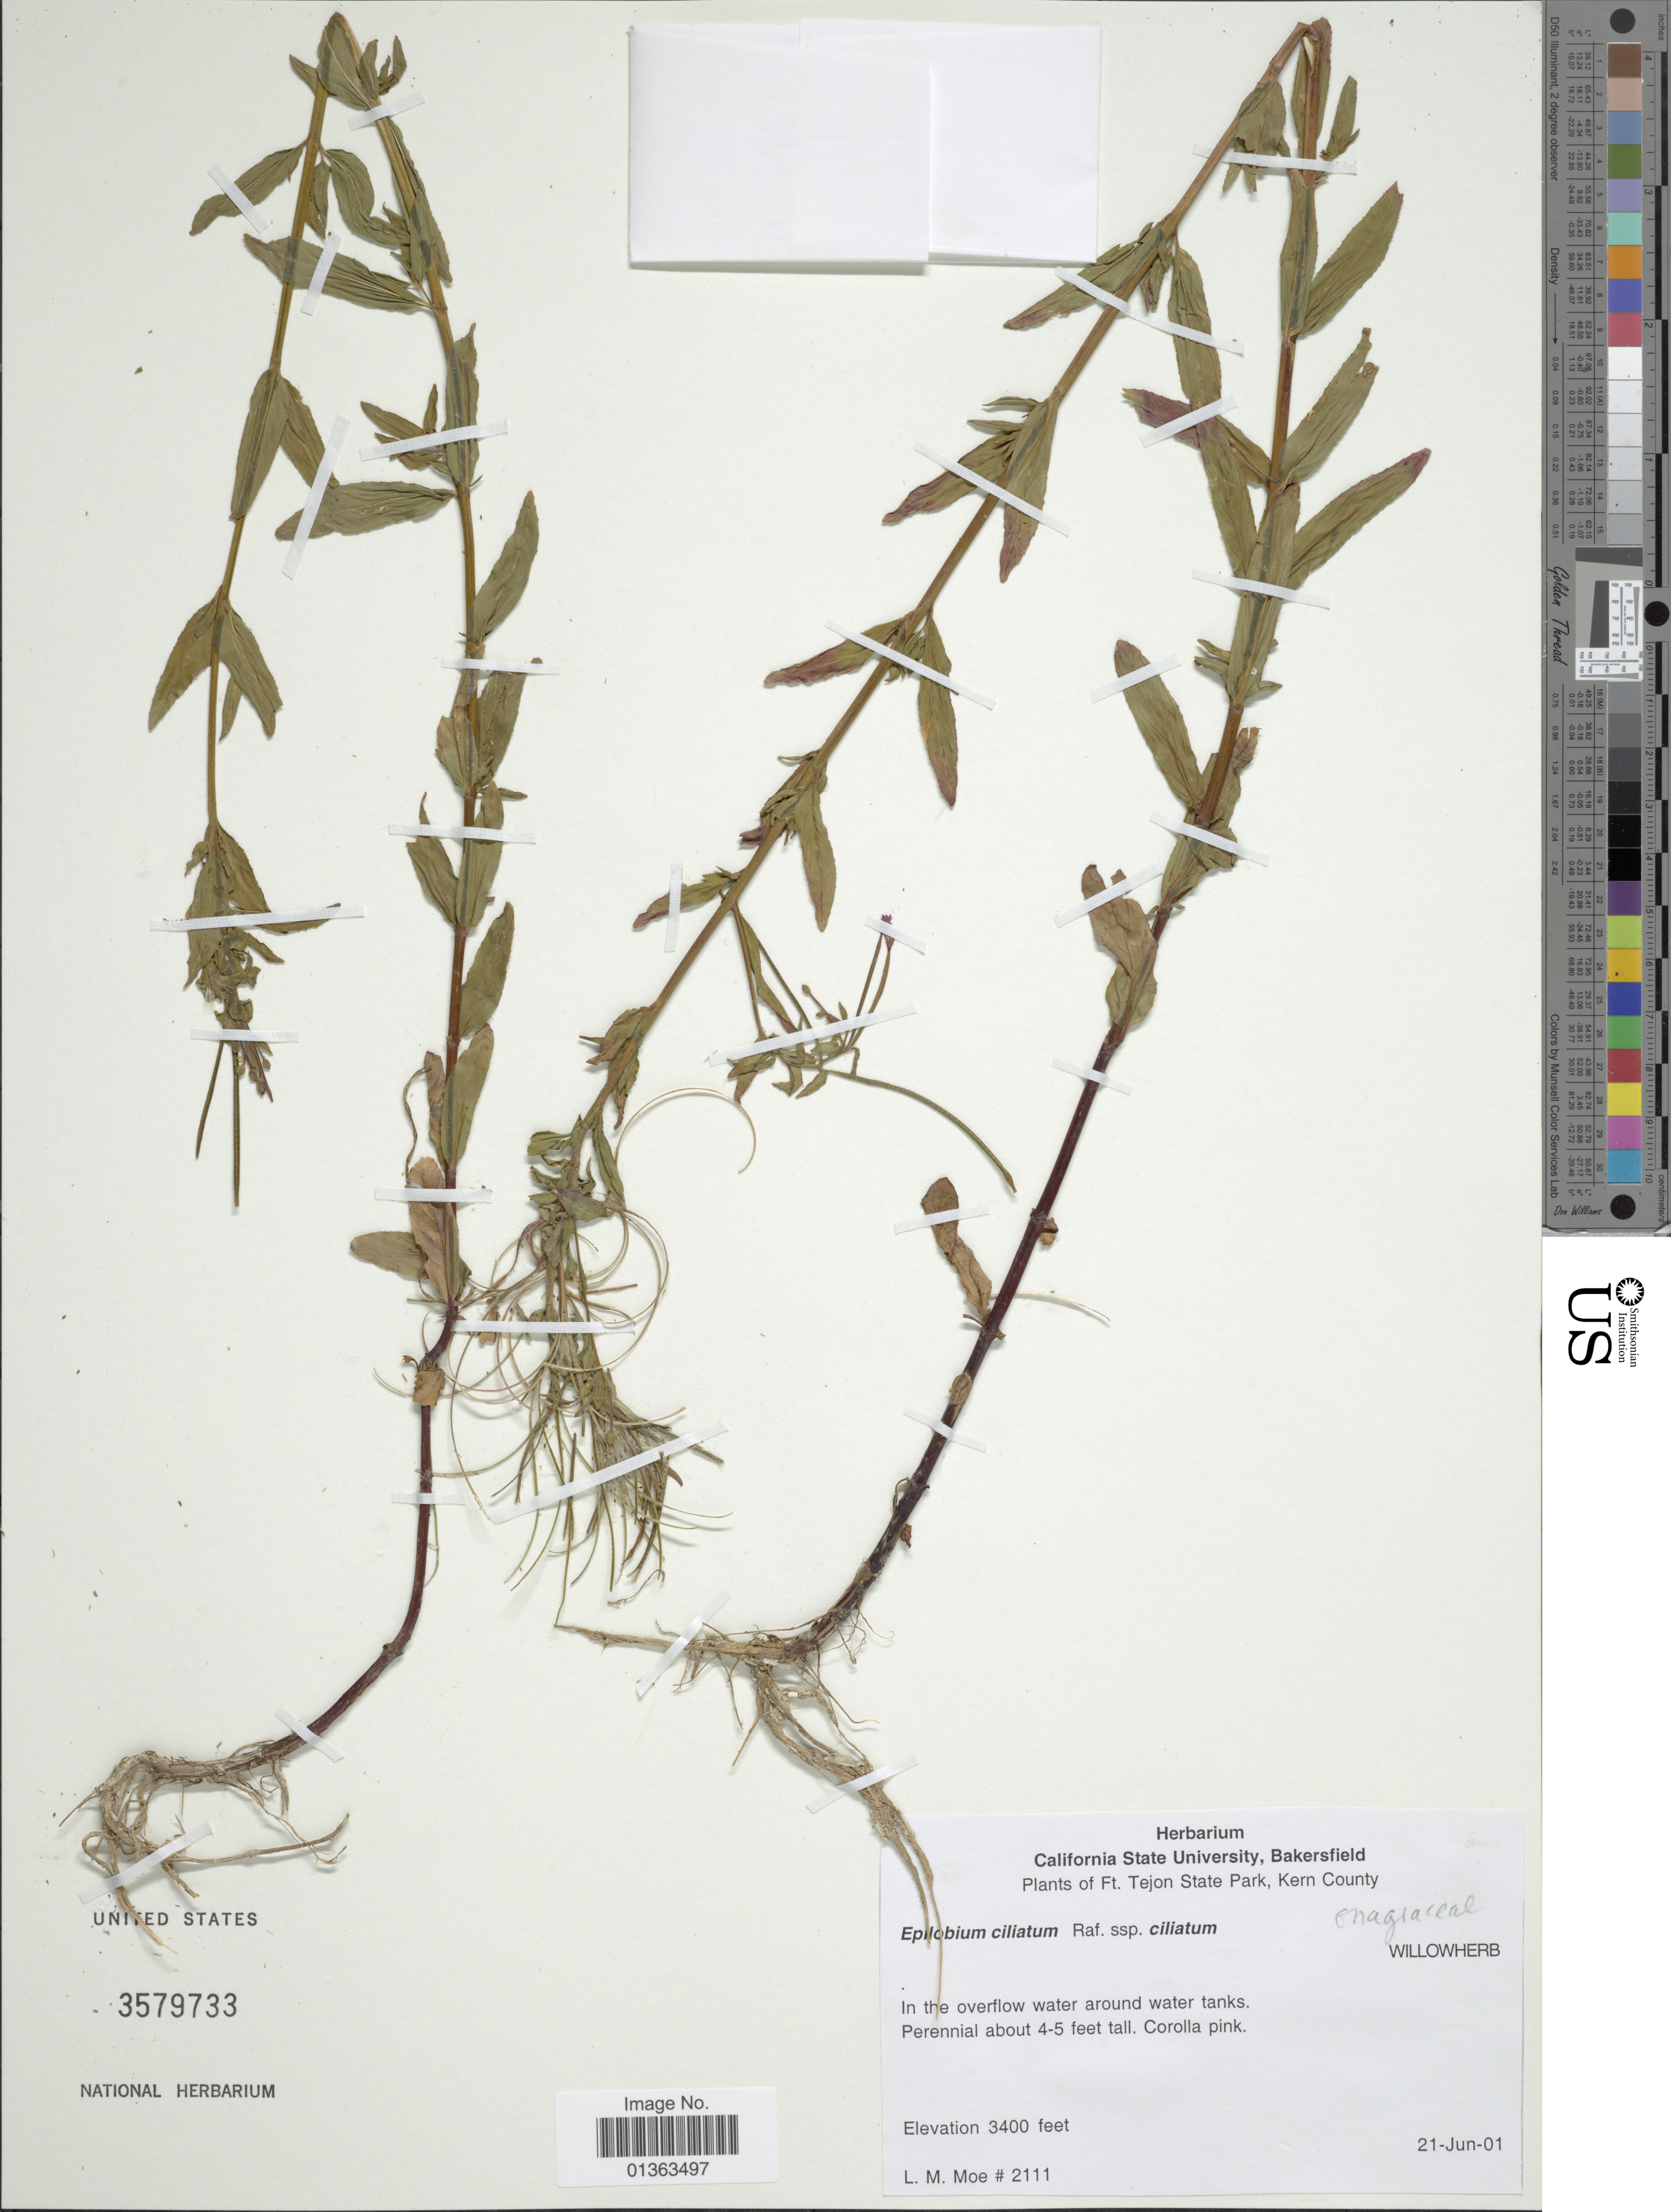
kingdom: Plantae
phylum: Tracheophyta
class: Magnoliopsida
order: Myrtales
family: Onagraceae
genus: Epilobium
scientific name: Epilobium ciliatum subsp. ciliatum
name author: Raf.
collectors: L. Moe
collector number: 2111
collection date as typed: Transcribed d/m/y: 21/6/1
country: United States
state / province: California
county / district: Kern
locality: Ft. Tejon State Park, Kern County.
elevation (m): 1036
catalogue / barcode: US 3579733